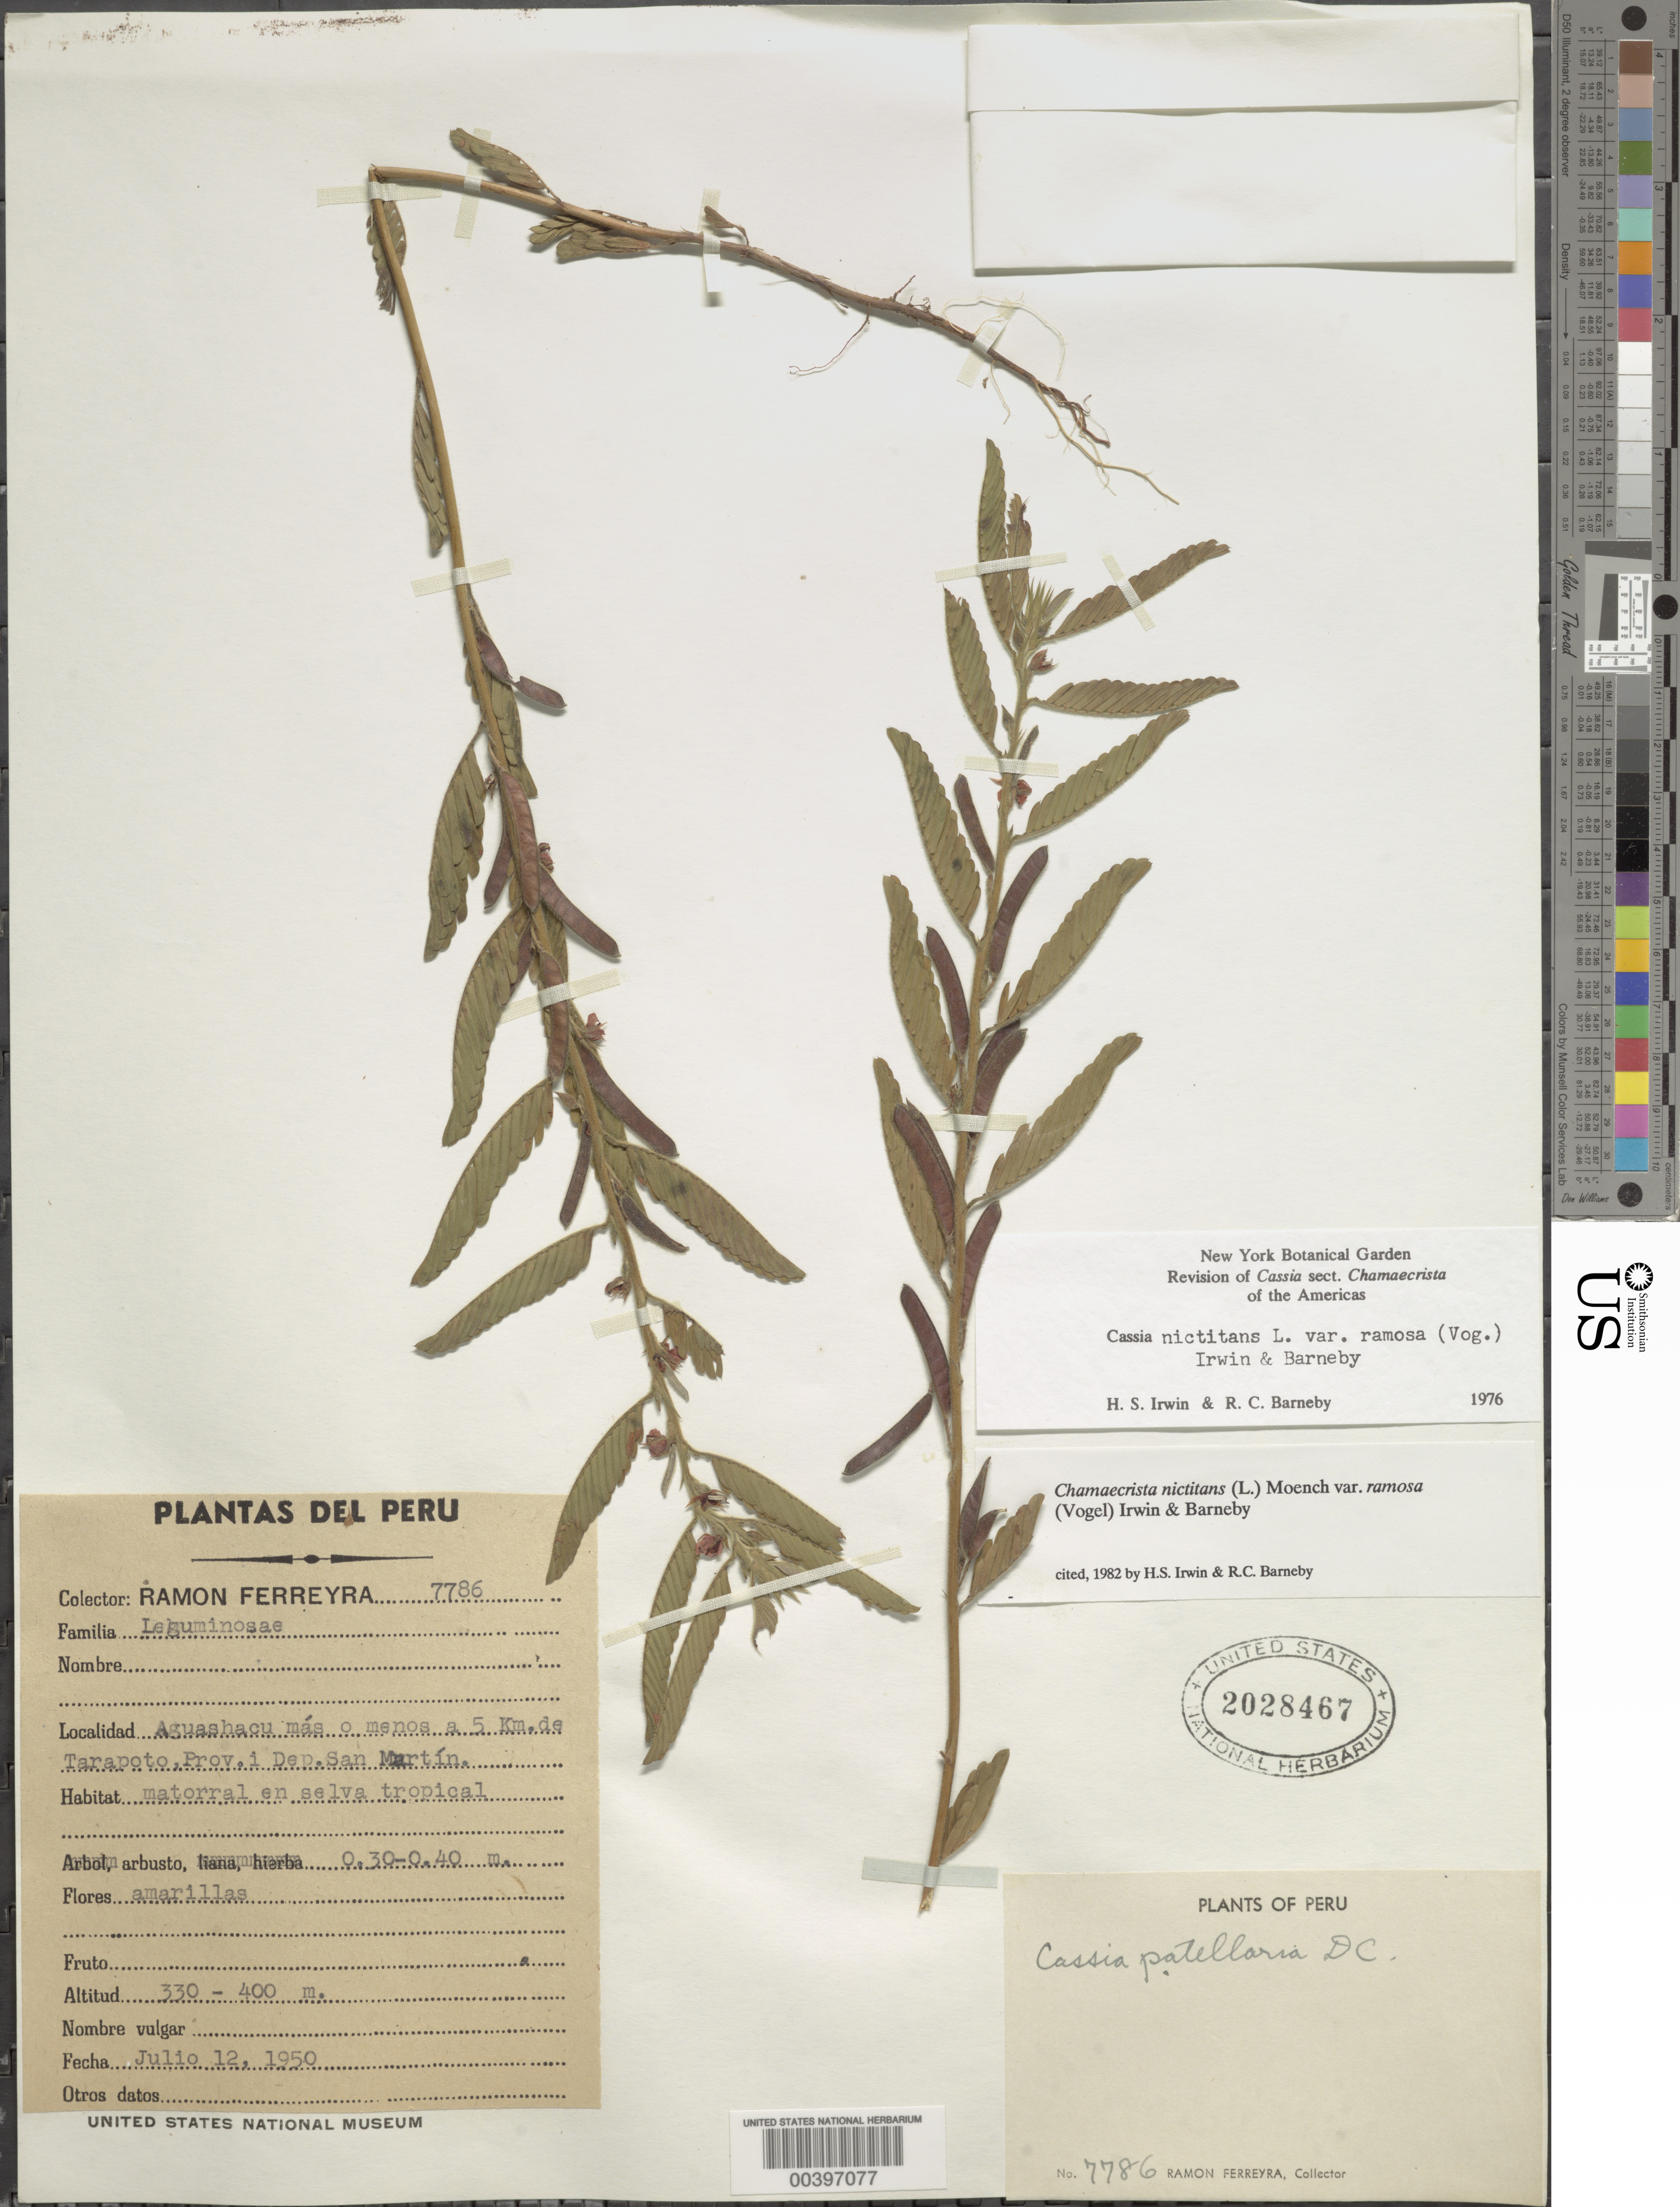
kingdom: Plantae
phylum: Tracheophyta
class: Magnoliopsida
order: Fabales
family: Fabaceae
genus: Chamaecrista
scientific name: Chamaecrista nictitans var. ramosa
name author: (Vogel) H.S. Irwin & Barneby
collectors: R. A. Ferreyra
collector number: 7786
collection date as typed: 12 Jul 1950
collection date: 1950-07-12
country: Peru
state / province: San Martín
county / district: San Martín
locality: Aguashacu mas o menos a 5 km de tarapoto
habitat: Matorral en selva tropical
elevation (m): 330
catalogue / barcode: US 2028467